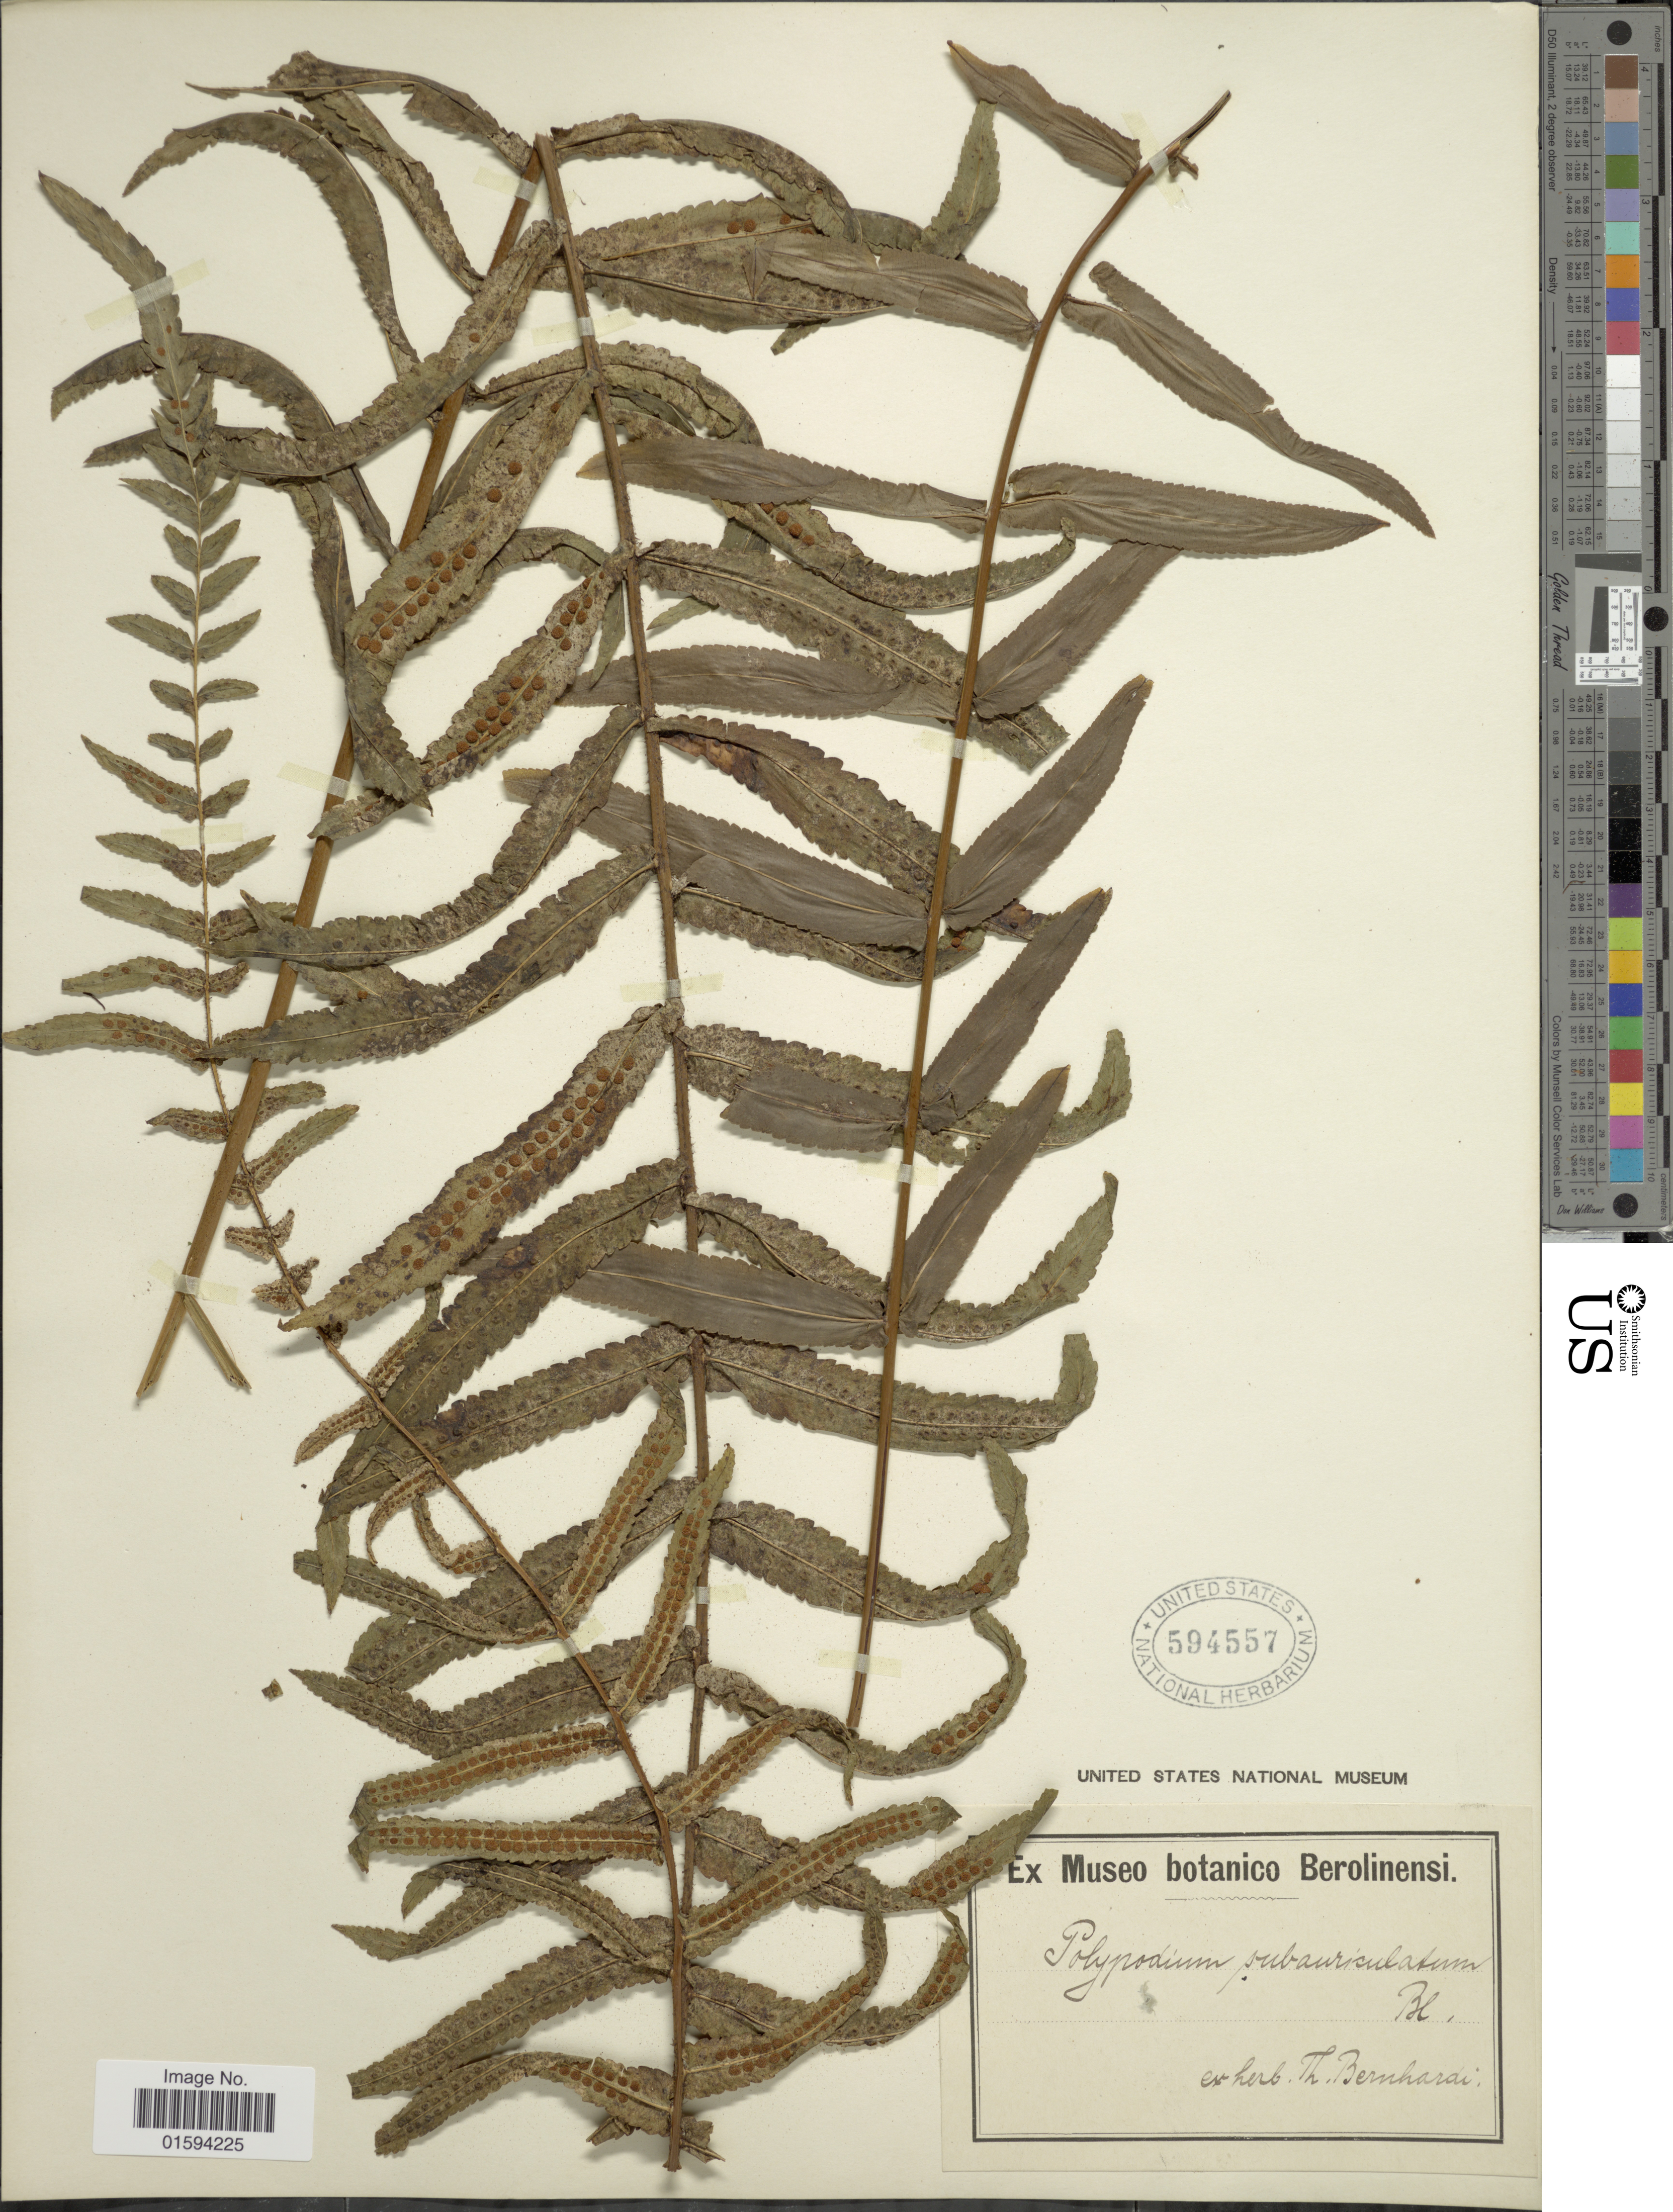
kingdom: Plantae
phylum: Tracheophyta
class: Polypodiopsida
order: Polypodiales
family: Polypodiaceae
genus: Polypodium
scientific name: Polypodium subauriculatum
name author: Blume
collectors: ex herb. Bernhardi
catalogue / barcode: US 594557